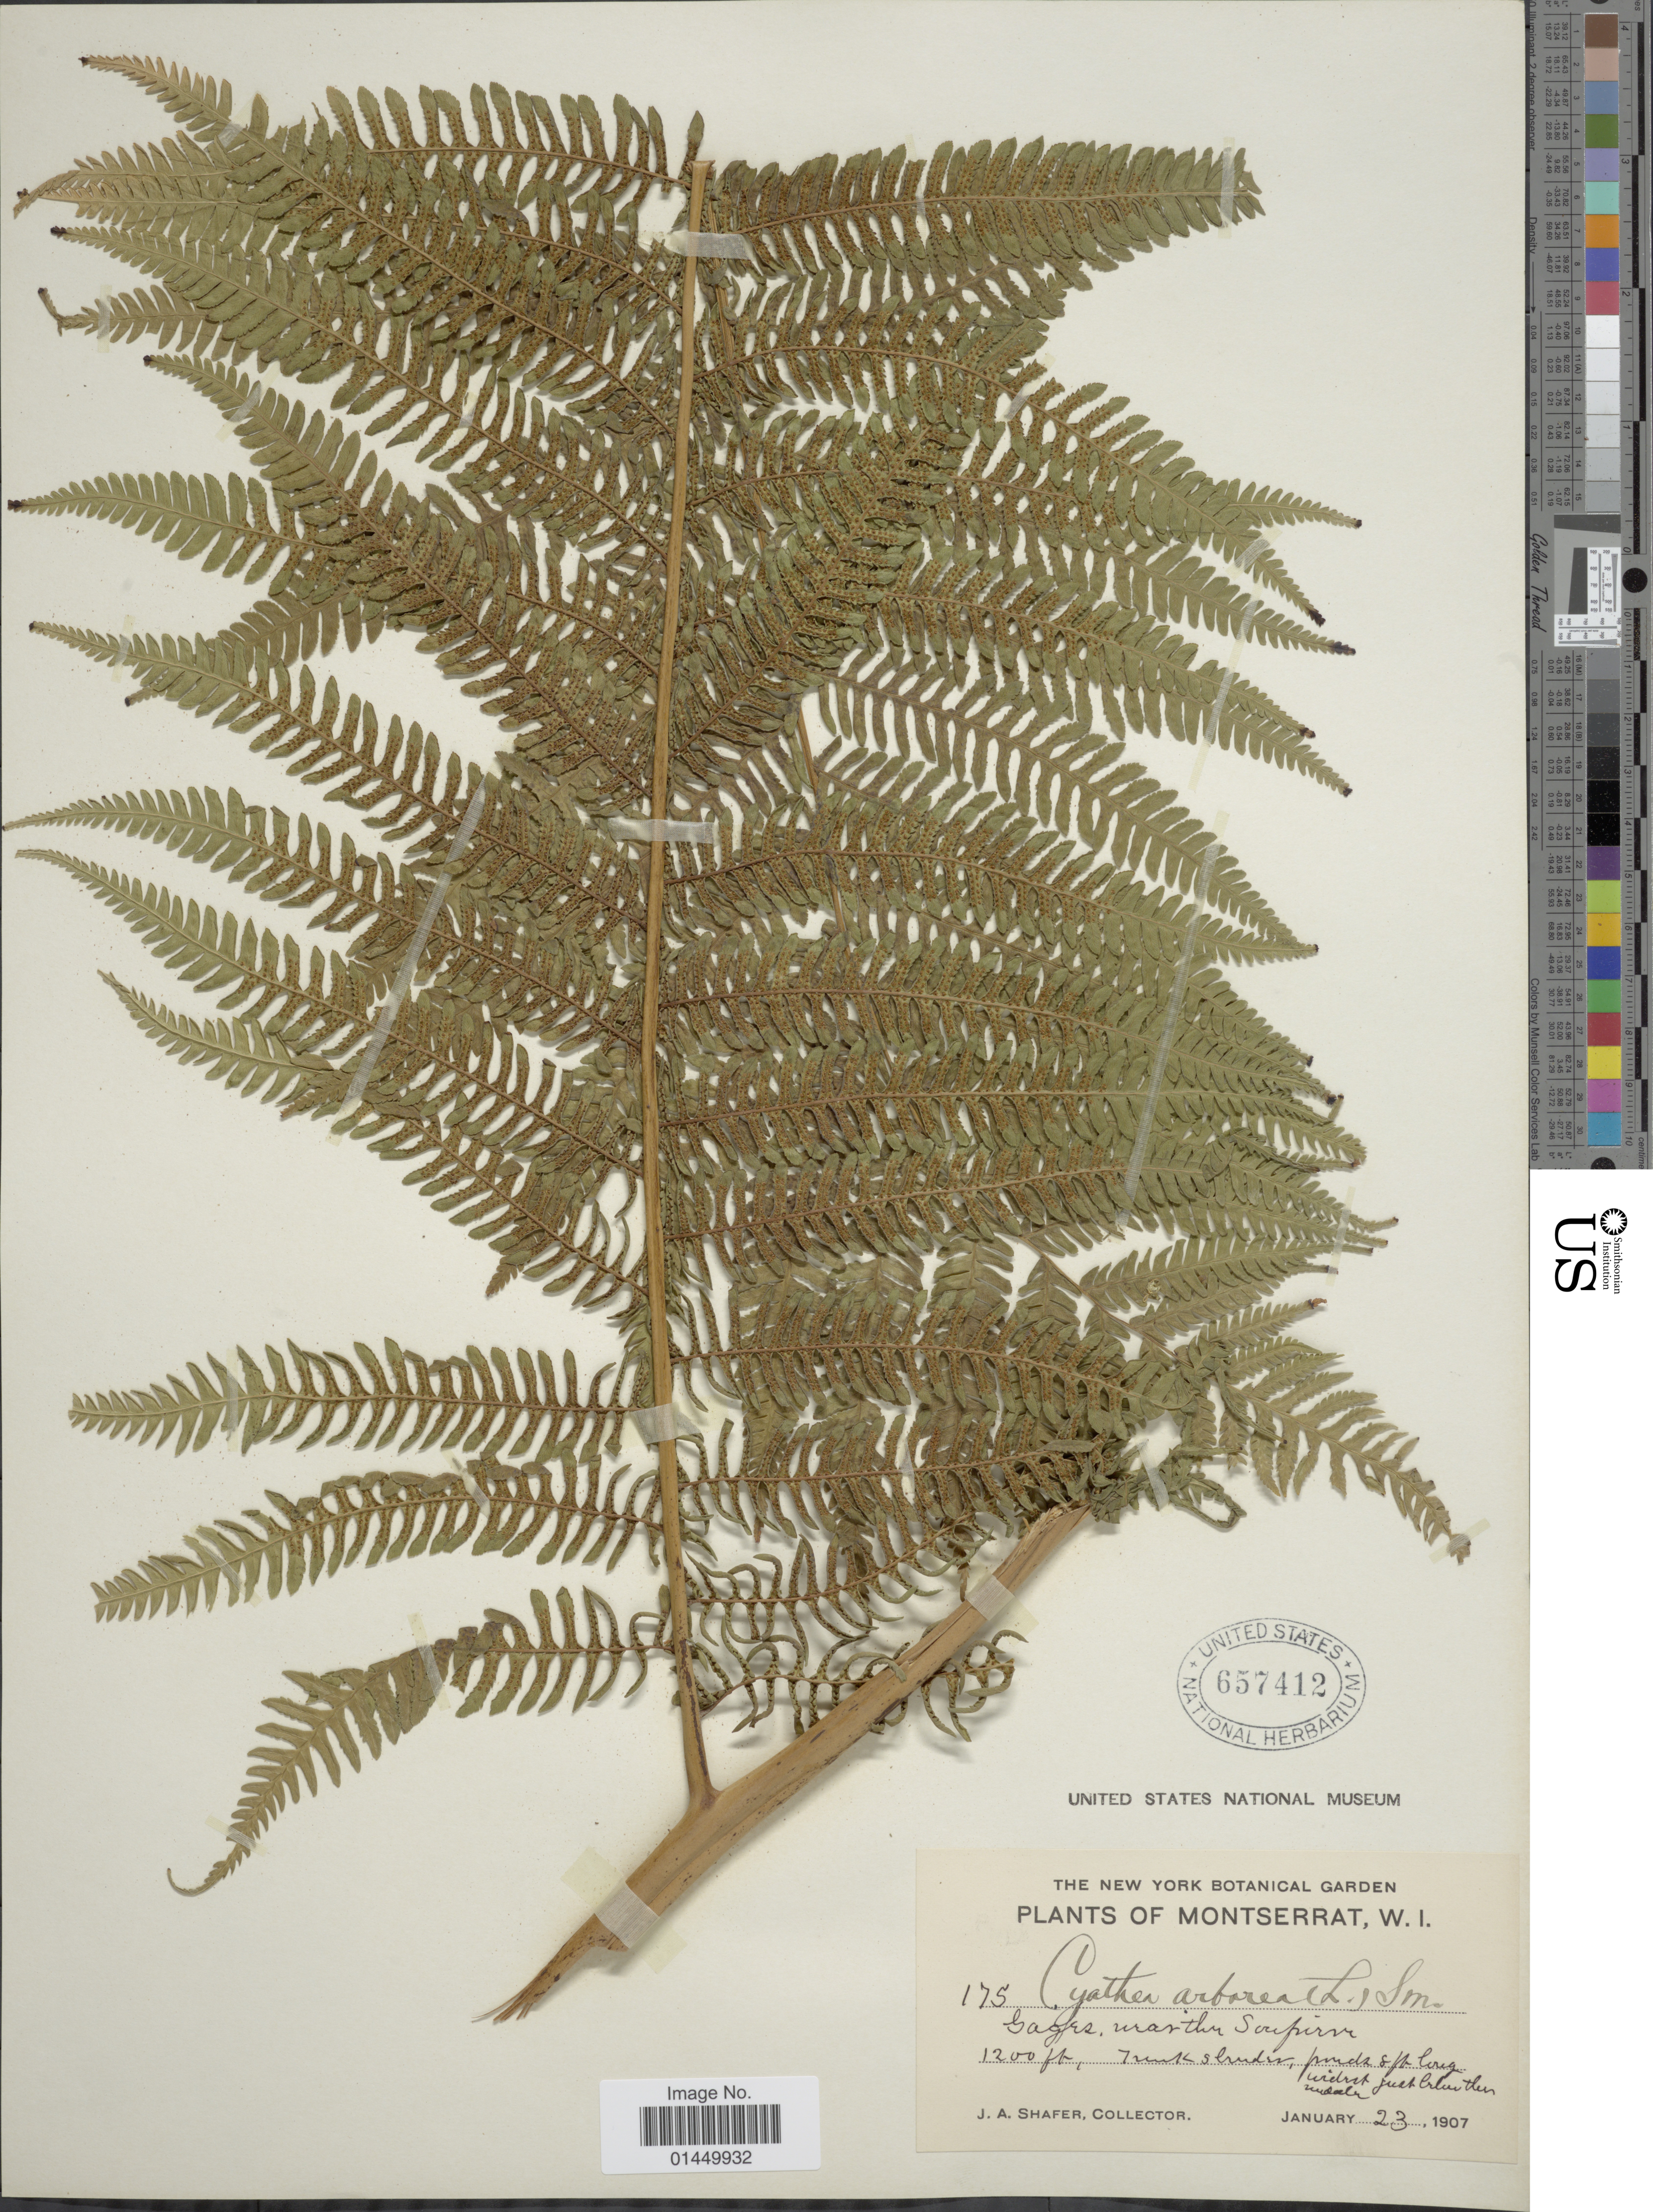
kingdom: Plantae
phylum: Tracheophyta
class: Polypodiopsida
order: Cyatheales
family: Cyatheaceae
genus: Cyathea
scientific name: Cyathea arborea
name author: (L.) Sm.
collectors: J. A. Shafer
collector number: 175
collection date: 1907-01-23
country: Montserrat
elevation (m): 366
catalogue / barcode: US 657412